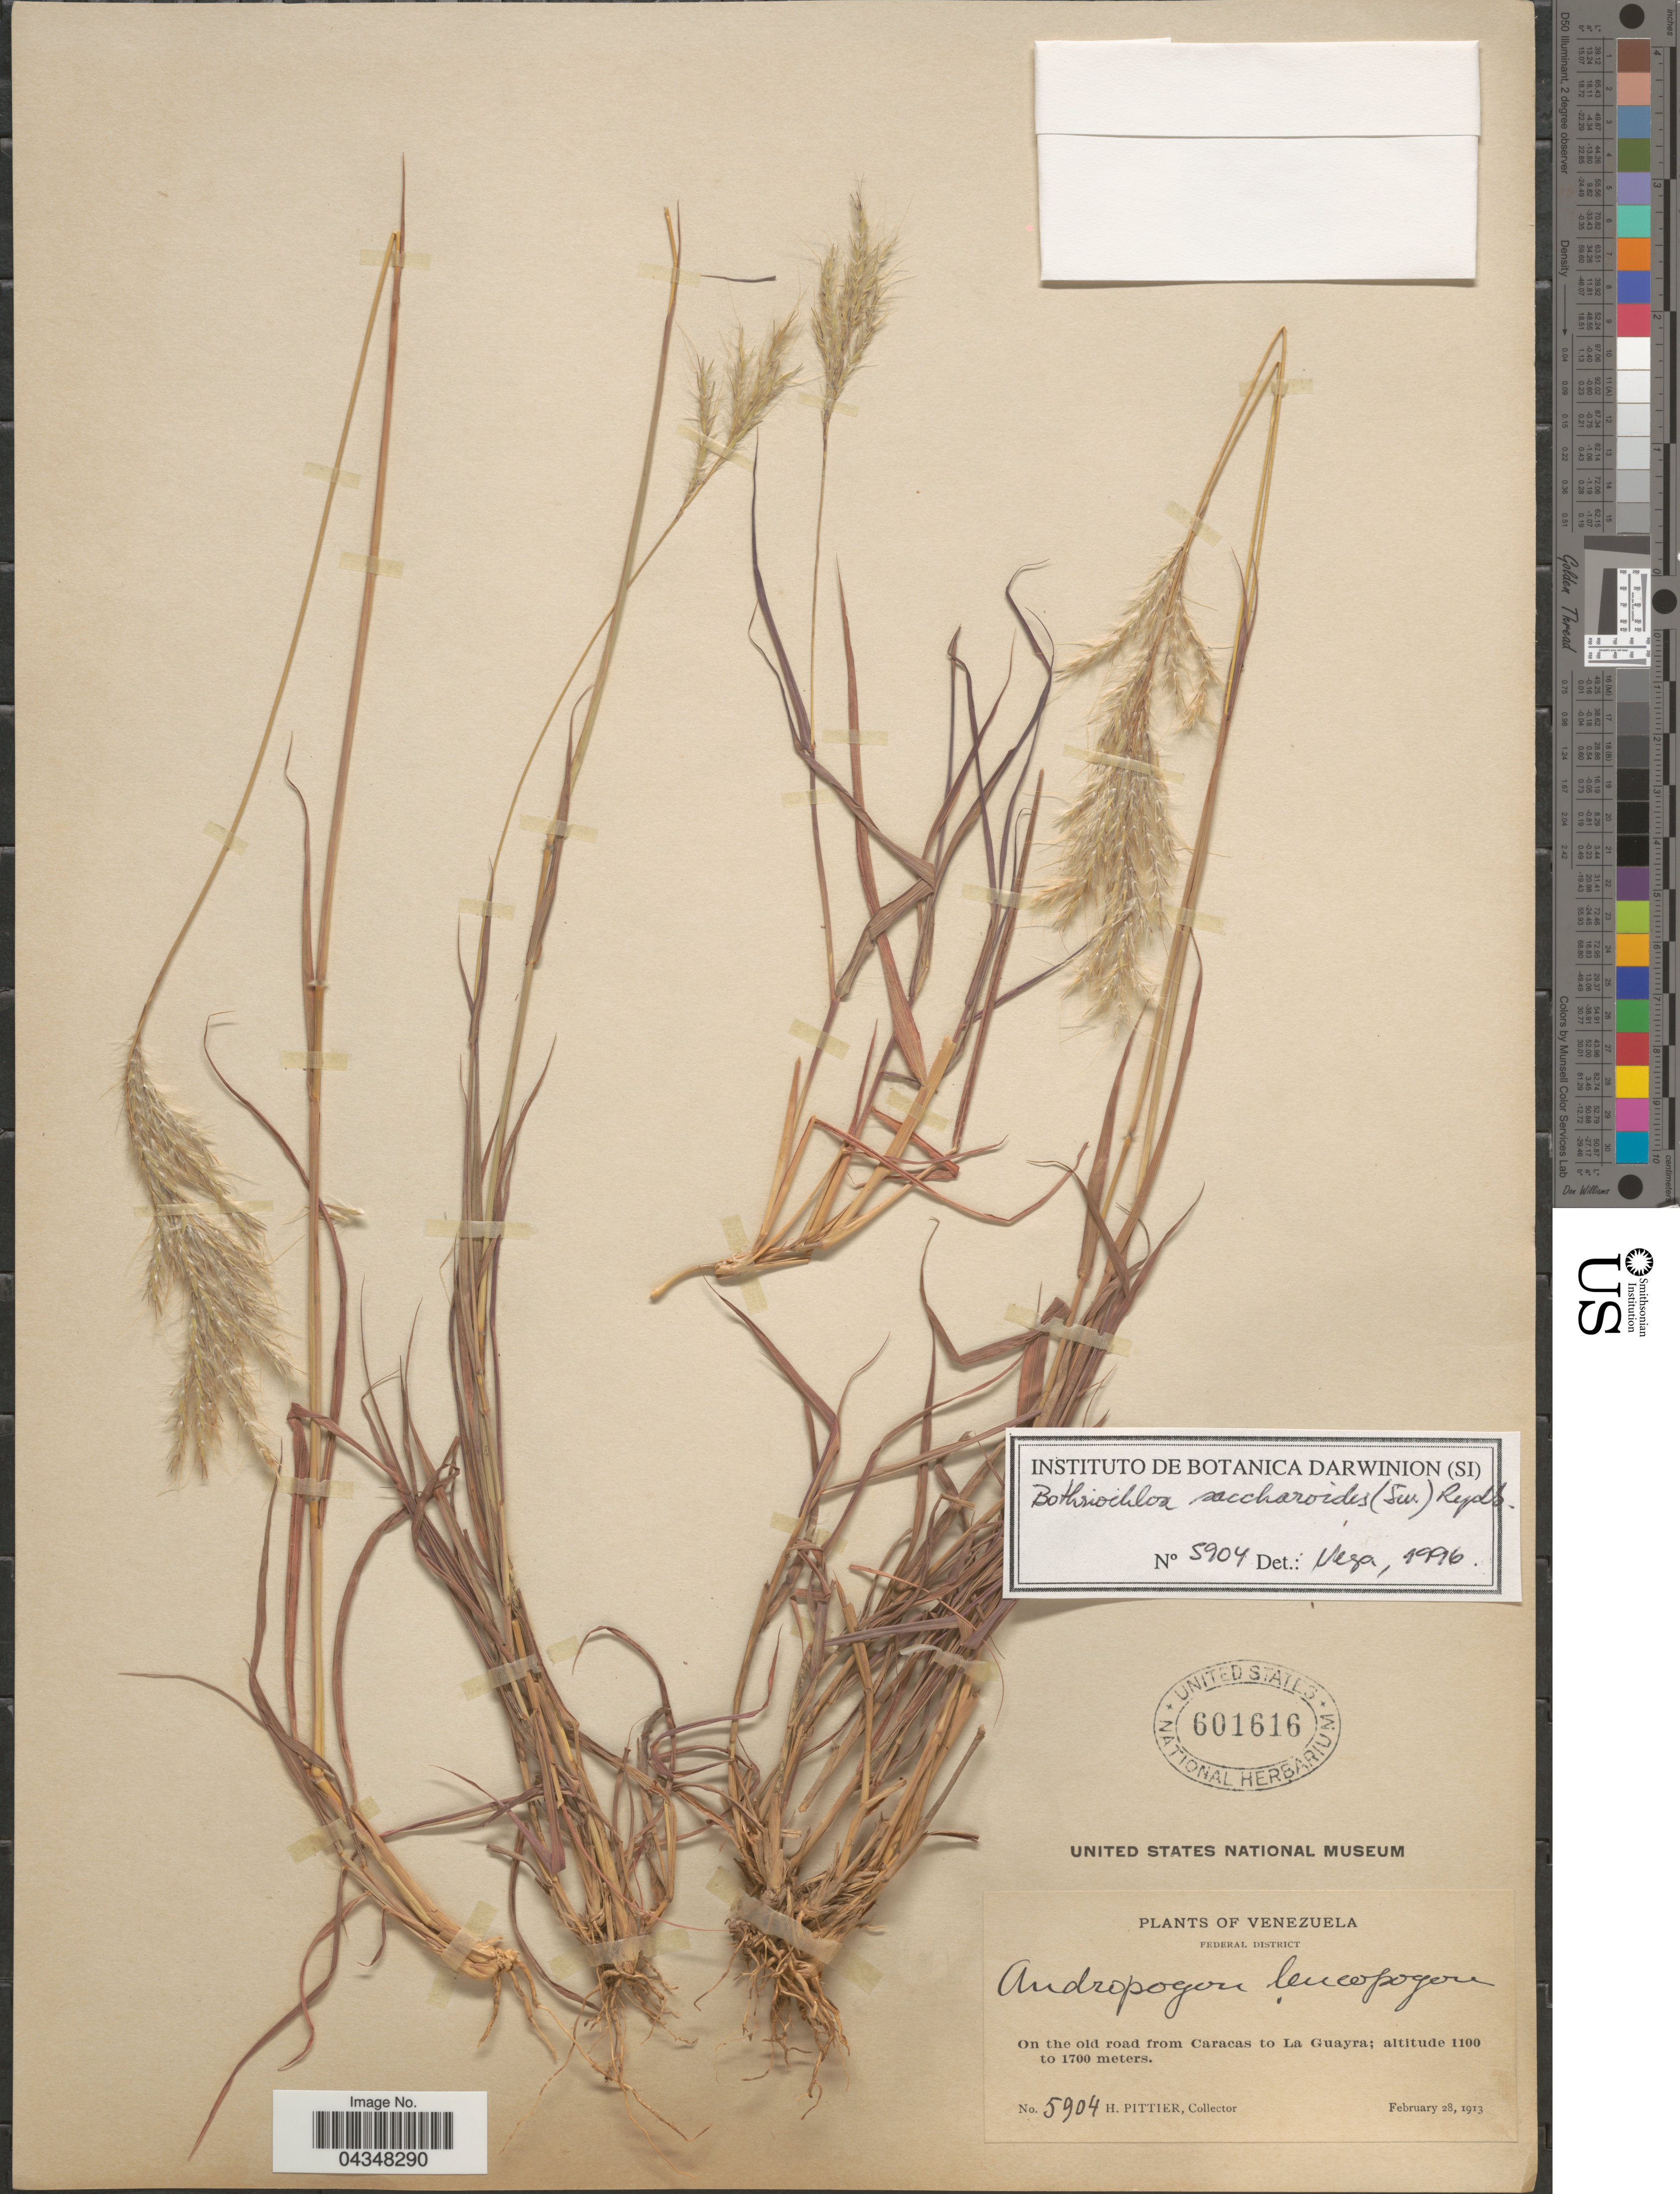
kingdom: Plantae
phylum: Tracheophyta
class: Liliopsida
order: Poales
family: Poaceae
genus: Bothriochloa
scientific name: Bothriochloa laguroides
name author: (DC.) Herter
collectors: H. F. Pittier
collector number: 5904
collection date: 1913-02-28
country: Venezuela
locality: Federal District. On the old road from Caracas to La Guayra.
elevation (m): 1100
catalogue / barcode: US 601616